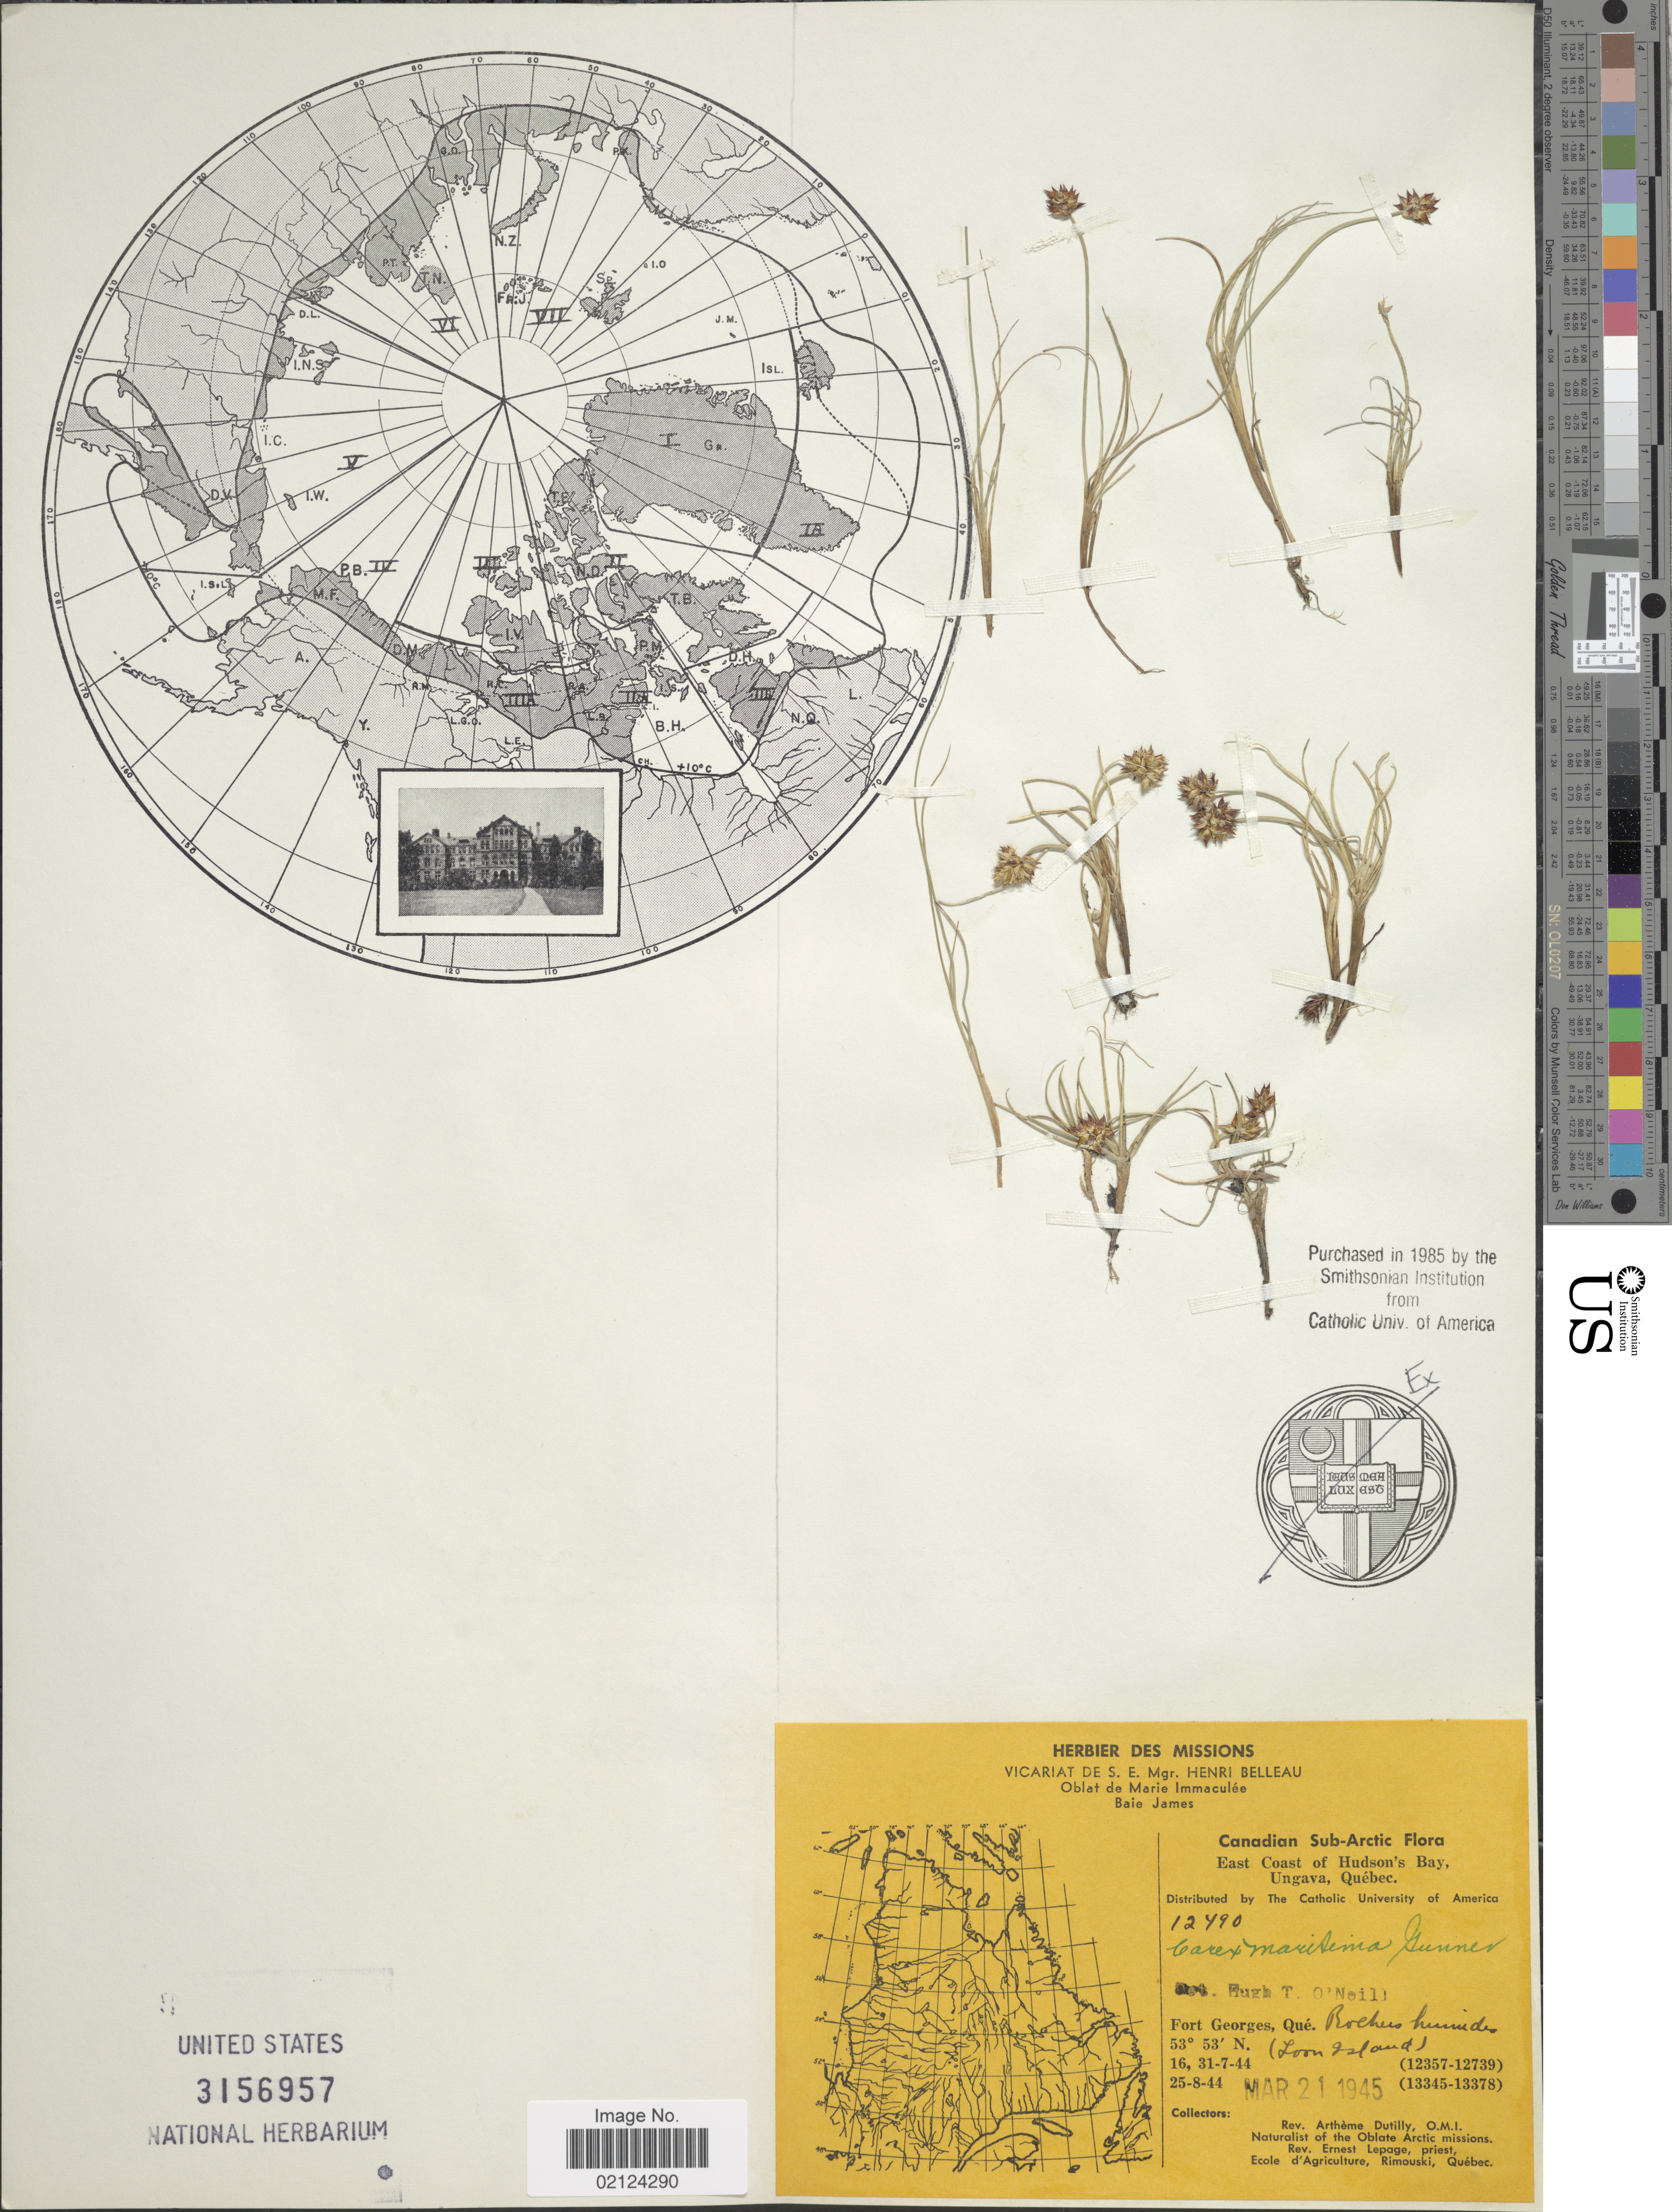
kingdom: Plantae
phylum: Tracheophyta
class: Liliopsida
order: Poales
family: Cyperaceae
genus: Carex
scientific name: Carex maritima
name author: Gunnerus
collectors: A. Dutilly & E. Lepage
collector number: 12490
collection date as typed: Transcribed d/m/y: 16/7/44 to 25/8/44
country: Canada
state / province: Quebec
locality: Canadian Sub-Arctic, East Coast of Hudson' s Bay Ungava. Fort Georges, Que. Rochers humides (Loon Island)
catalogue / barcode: US 3156957